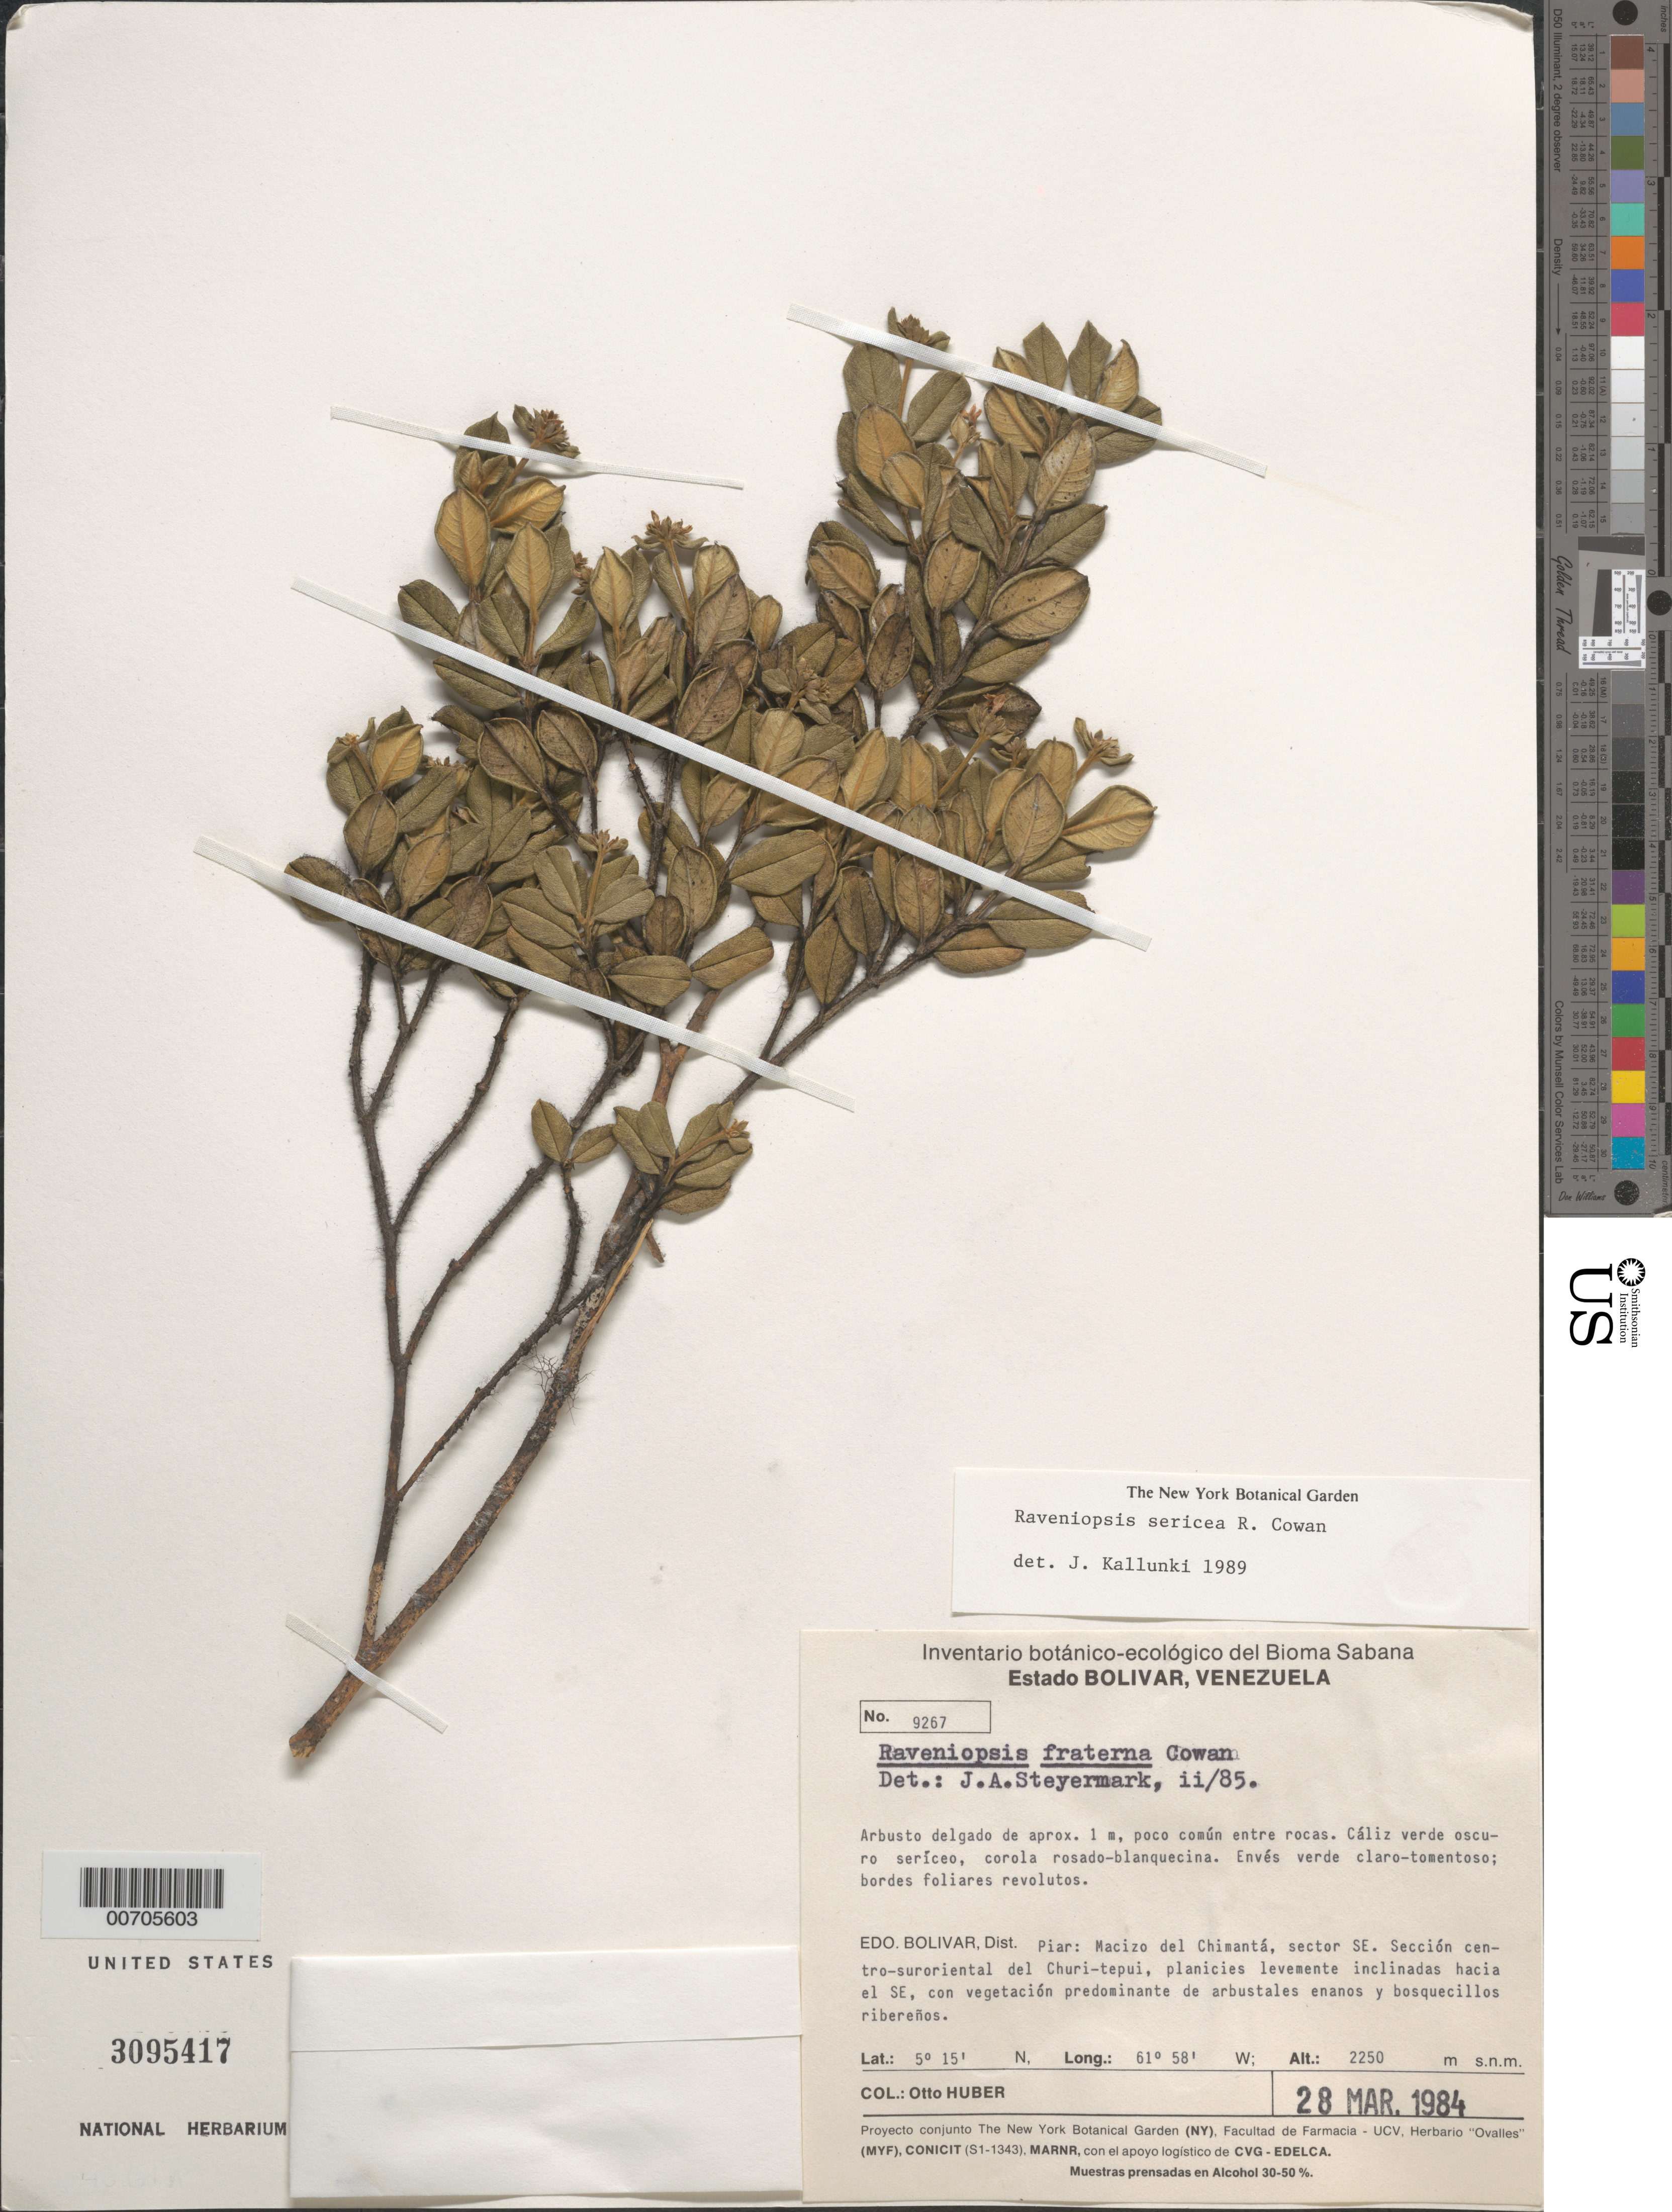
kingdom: Plantae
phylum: Tracheophyta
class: Magnoliopsida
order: Sapindales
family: Rutaceae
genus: Raveniopsis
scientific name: Raveniopsis sericea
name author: R.S. Cowan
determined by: Kallunki, Jacquelyn A.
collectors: O. Huber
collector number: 9267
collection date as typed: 28-Mar-84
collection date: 1984-03-28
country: Venezuela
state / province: Bolívar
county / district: Piar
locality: Macizo del Chimantá, Churi-tepuí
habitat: Entre rocas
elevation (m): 2250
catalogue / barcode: US 3095417